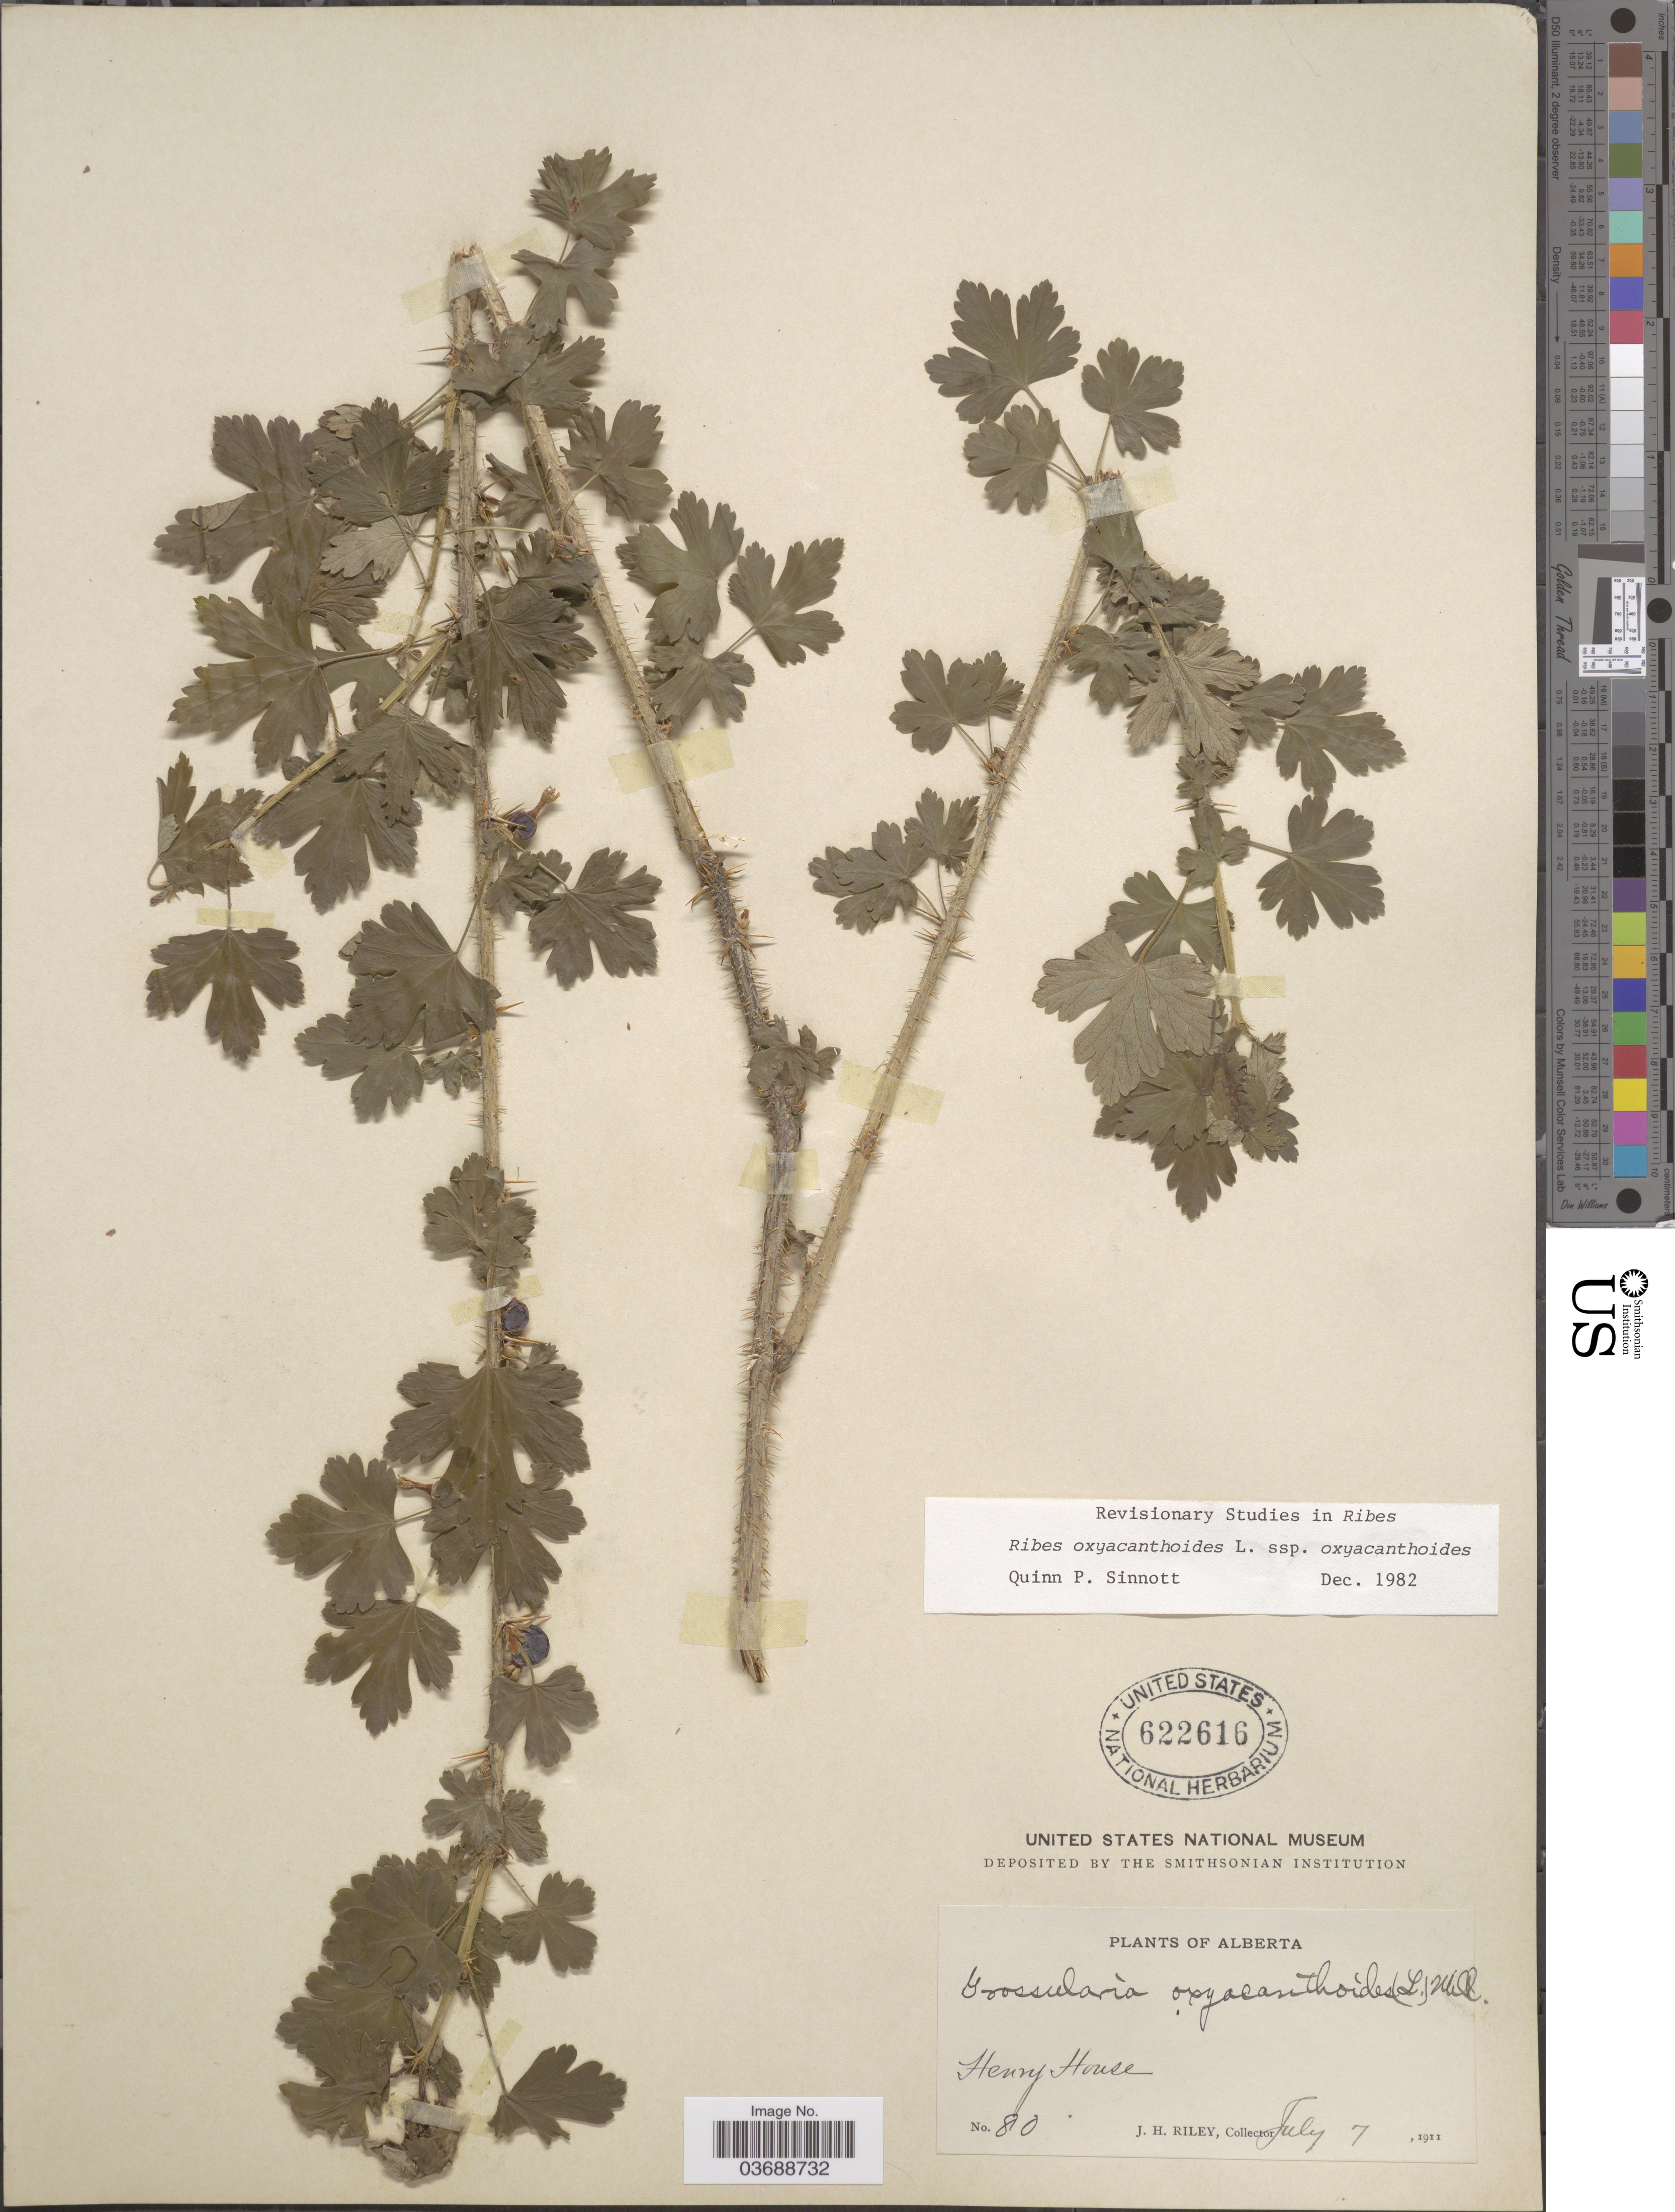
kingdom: Plantae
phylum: Tracheophyta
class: Magnoliopsida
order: Saxifragales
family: Grossulariaceae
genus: Ribes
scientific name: Ribes oxyacanthoides subsp. oxyacanthoides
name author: L.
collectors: J. H. Riley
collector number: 80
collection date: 1911-07-07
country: Canada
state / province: Alberta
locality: Henry House.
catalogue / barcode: US 622616